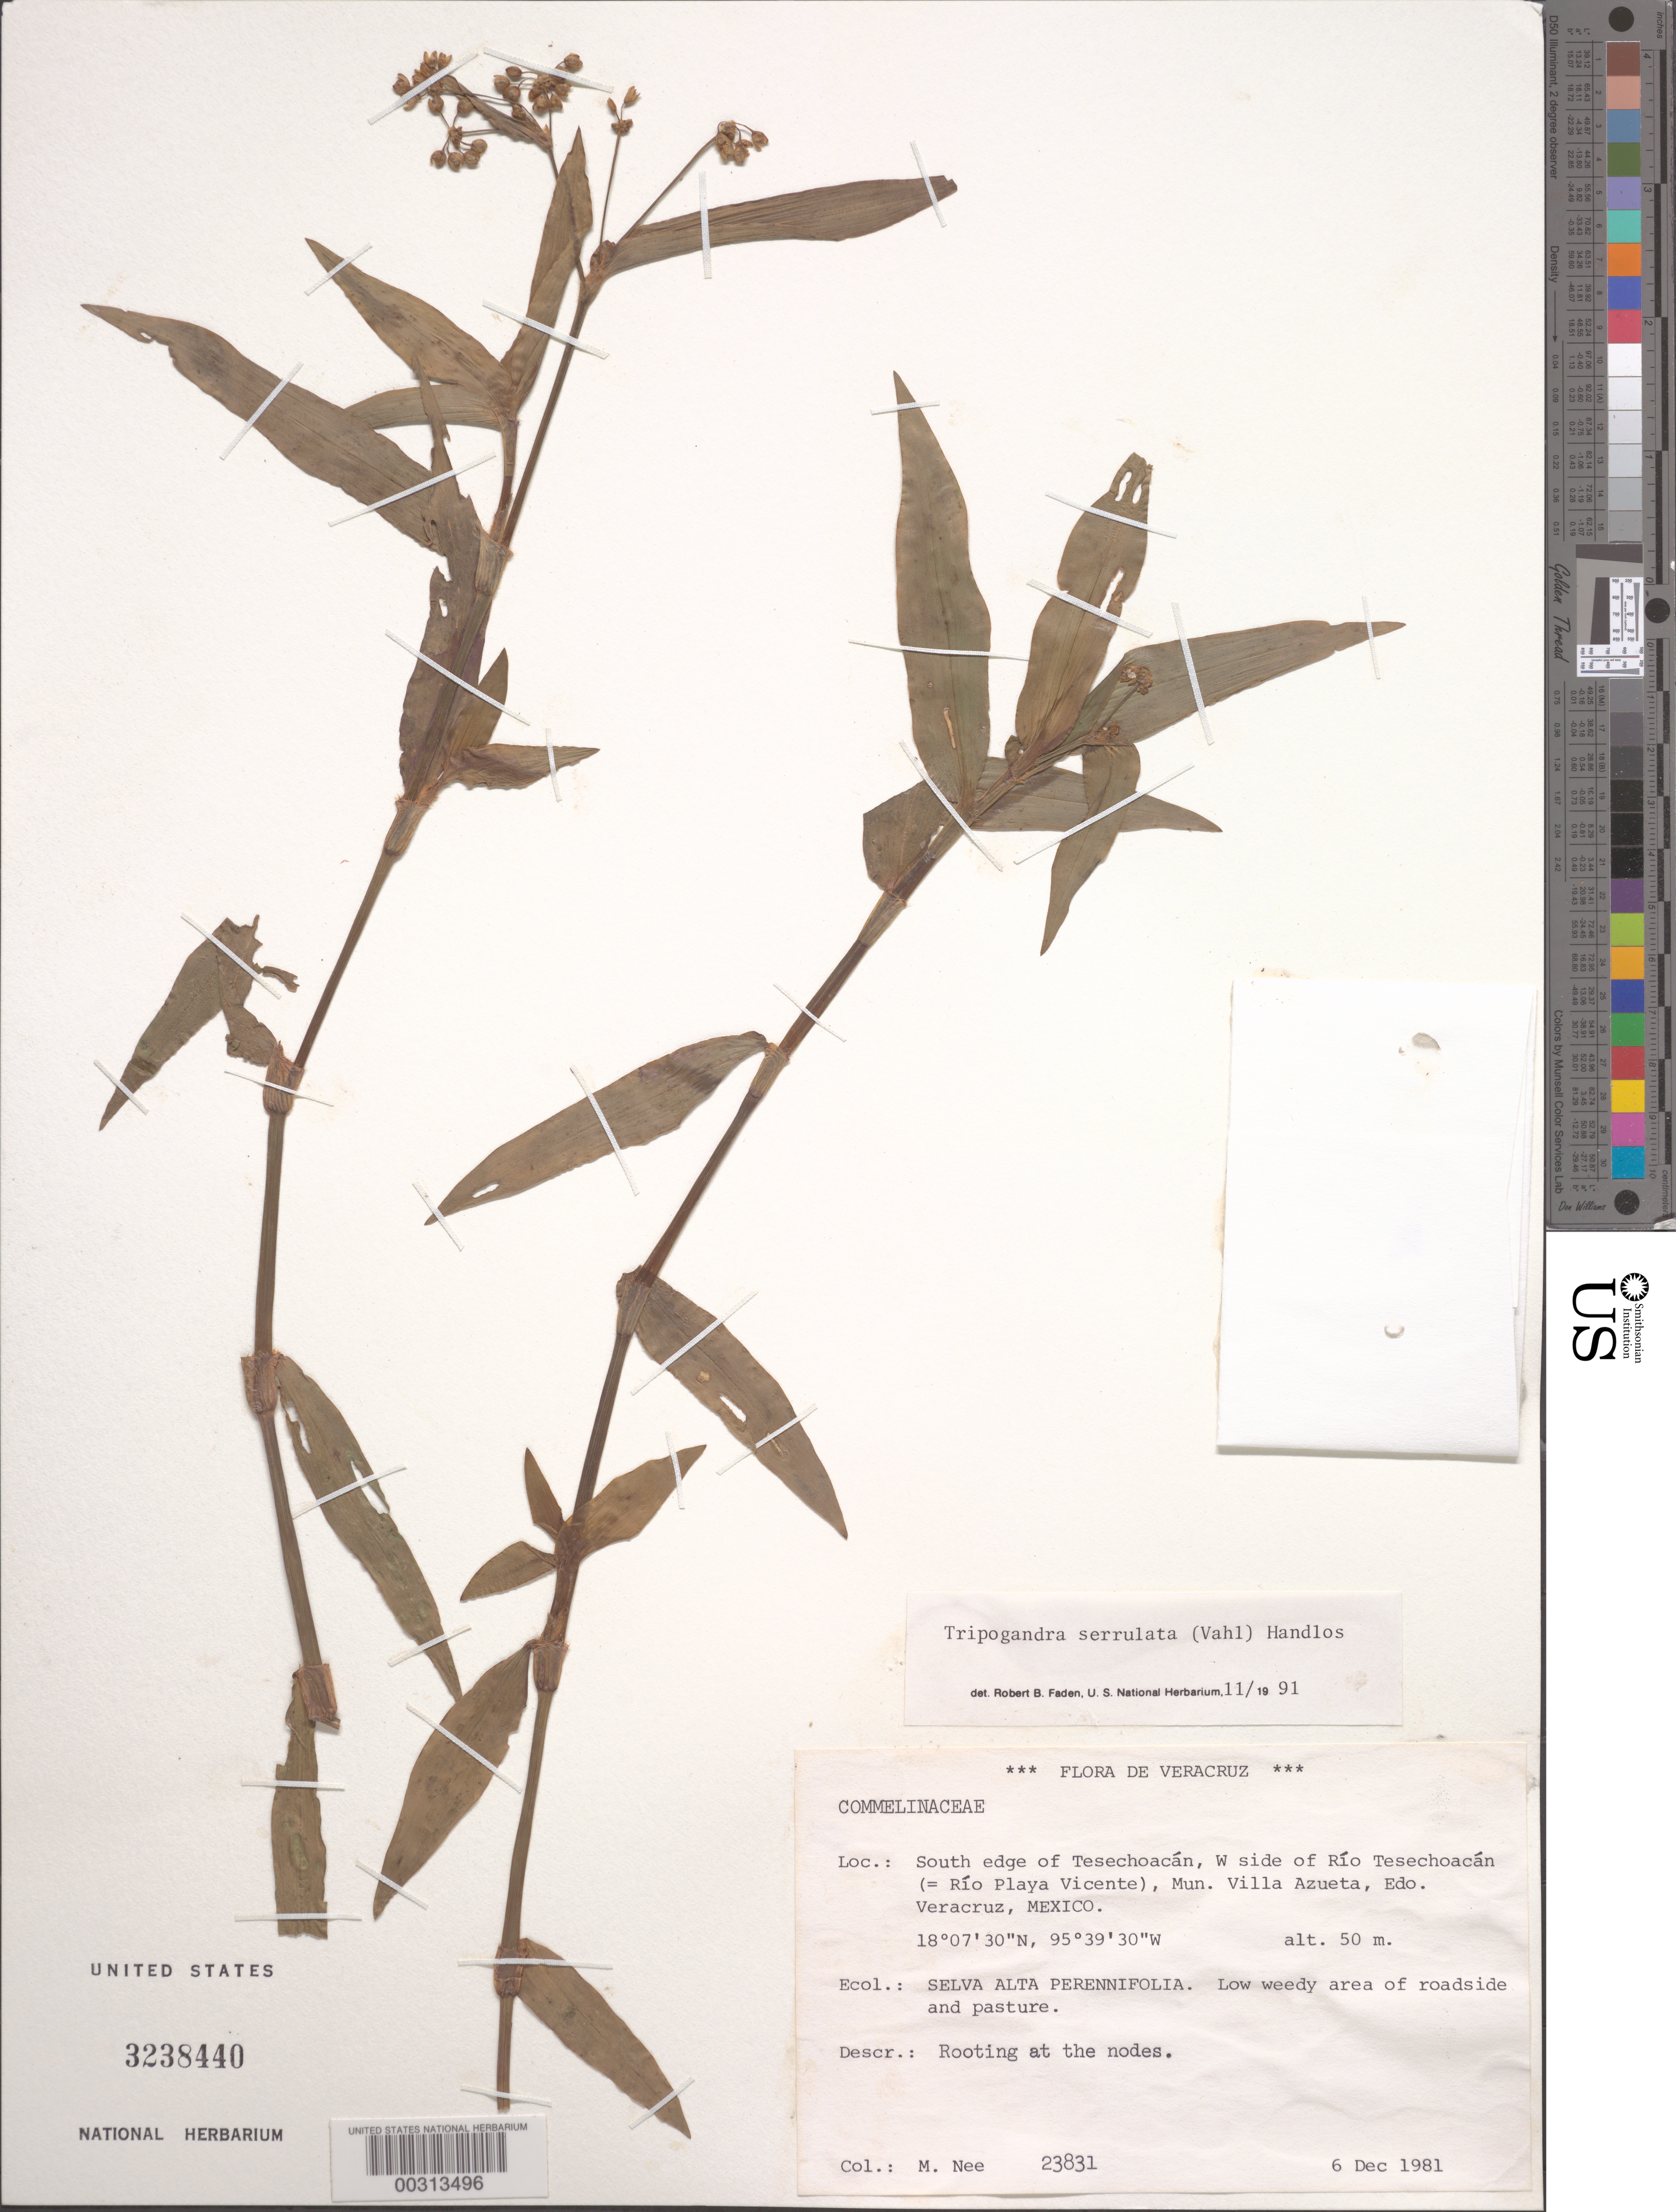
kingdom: Plantae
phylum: Tracheophyta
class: Liliopsida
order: Commelinales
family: Commelinaceae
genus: Tripogandra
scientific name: Tripogandra serrulata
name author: (Vahl) Handlos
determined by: Faden, Robert B., (US), Smithsonian Institution - National Museum of Natural History (UNITED STATES)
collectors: M. Nee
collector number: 23831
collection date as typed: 06 Dec 1981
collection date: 1981-12-06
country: Mexico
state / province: Veracruz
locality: S of tesechoacan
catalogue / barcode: US 3238440